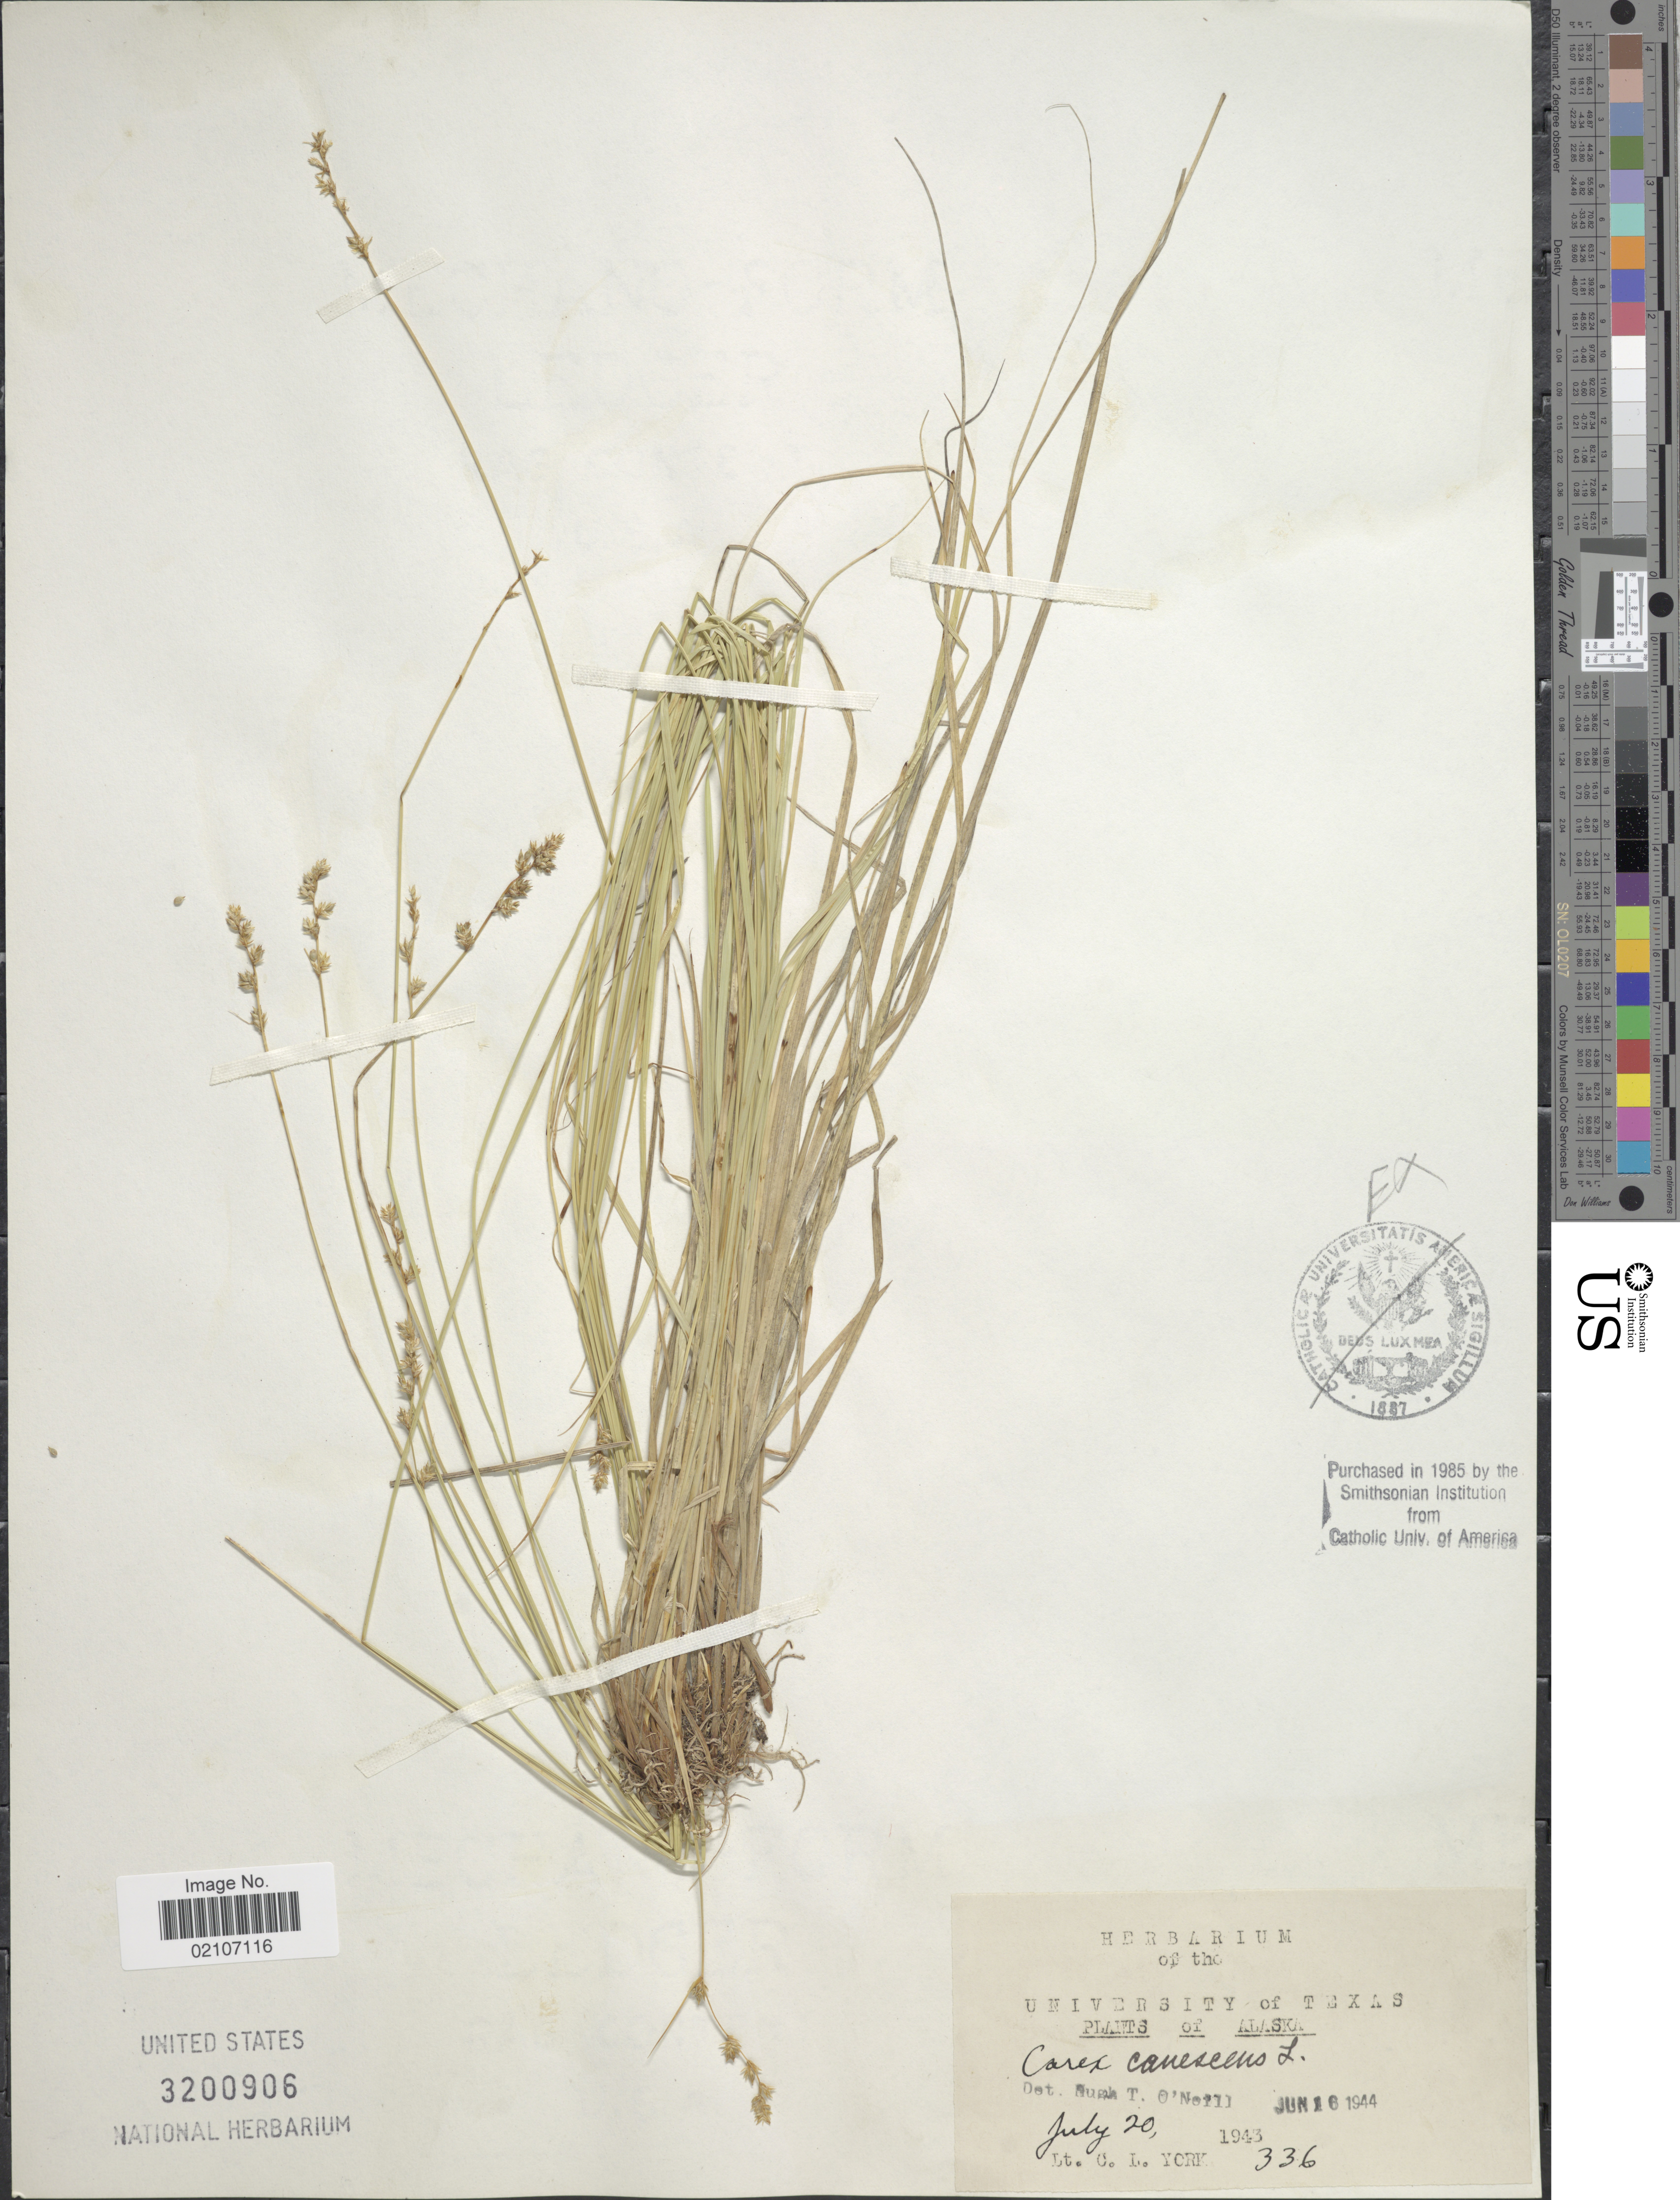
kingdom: Plantae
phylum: Tracheophyta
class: Liliopsida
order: Poales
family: Cyperaceae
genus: Carex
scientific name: Carex canescens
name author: L.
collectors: C. L. York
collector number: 336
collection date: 1943-07-20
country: United States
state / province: Alaska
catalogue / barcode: US 3200906